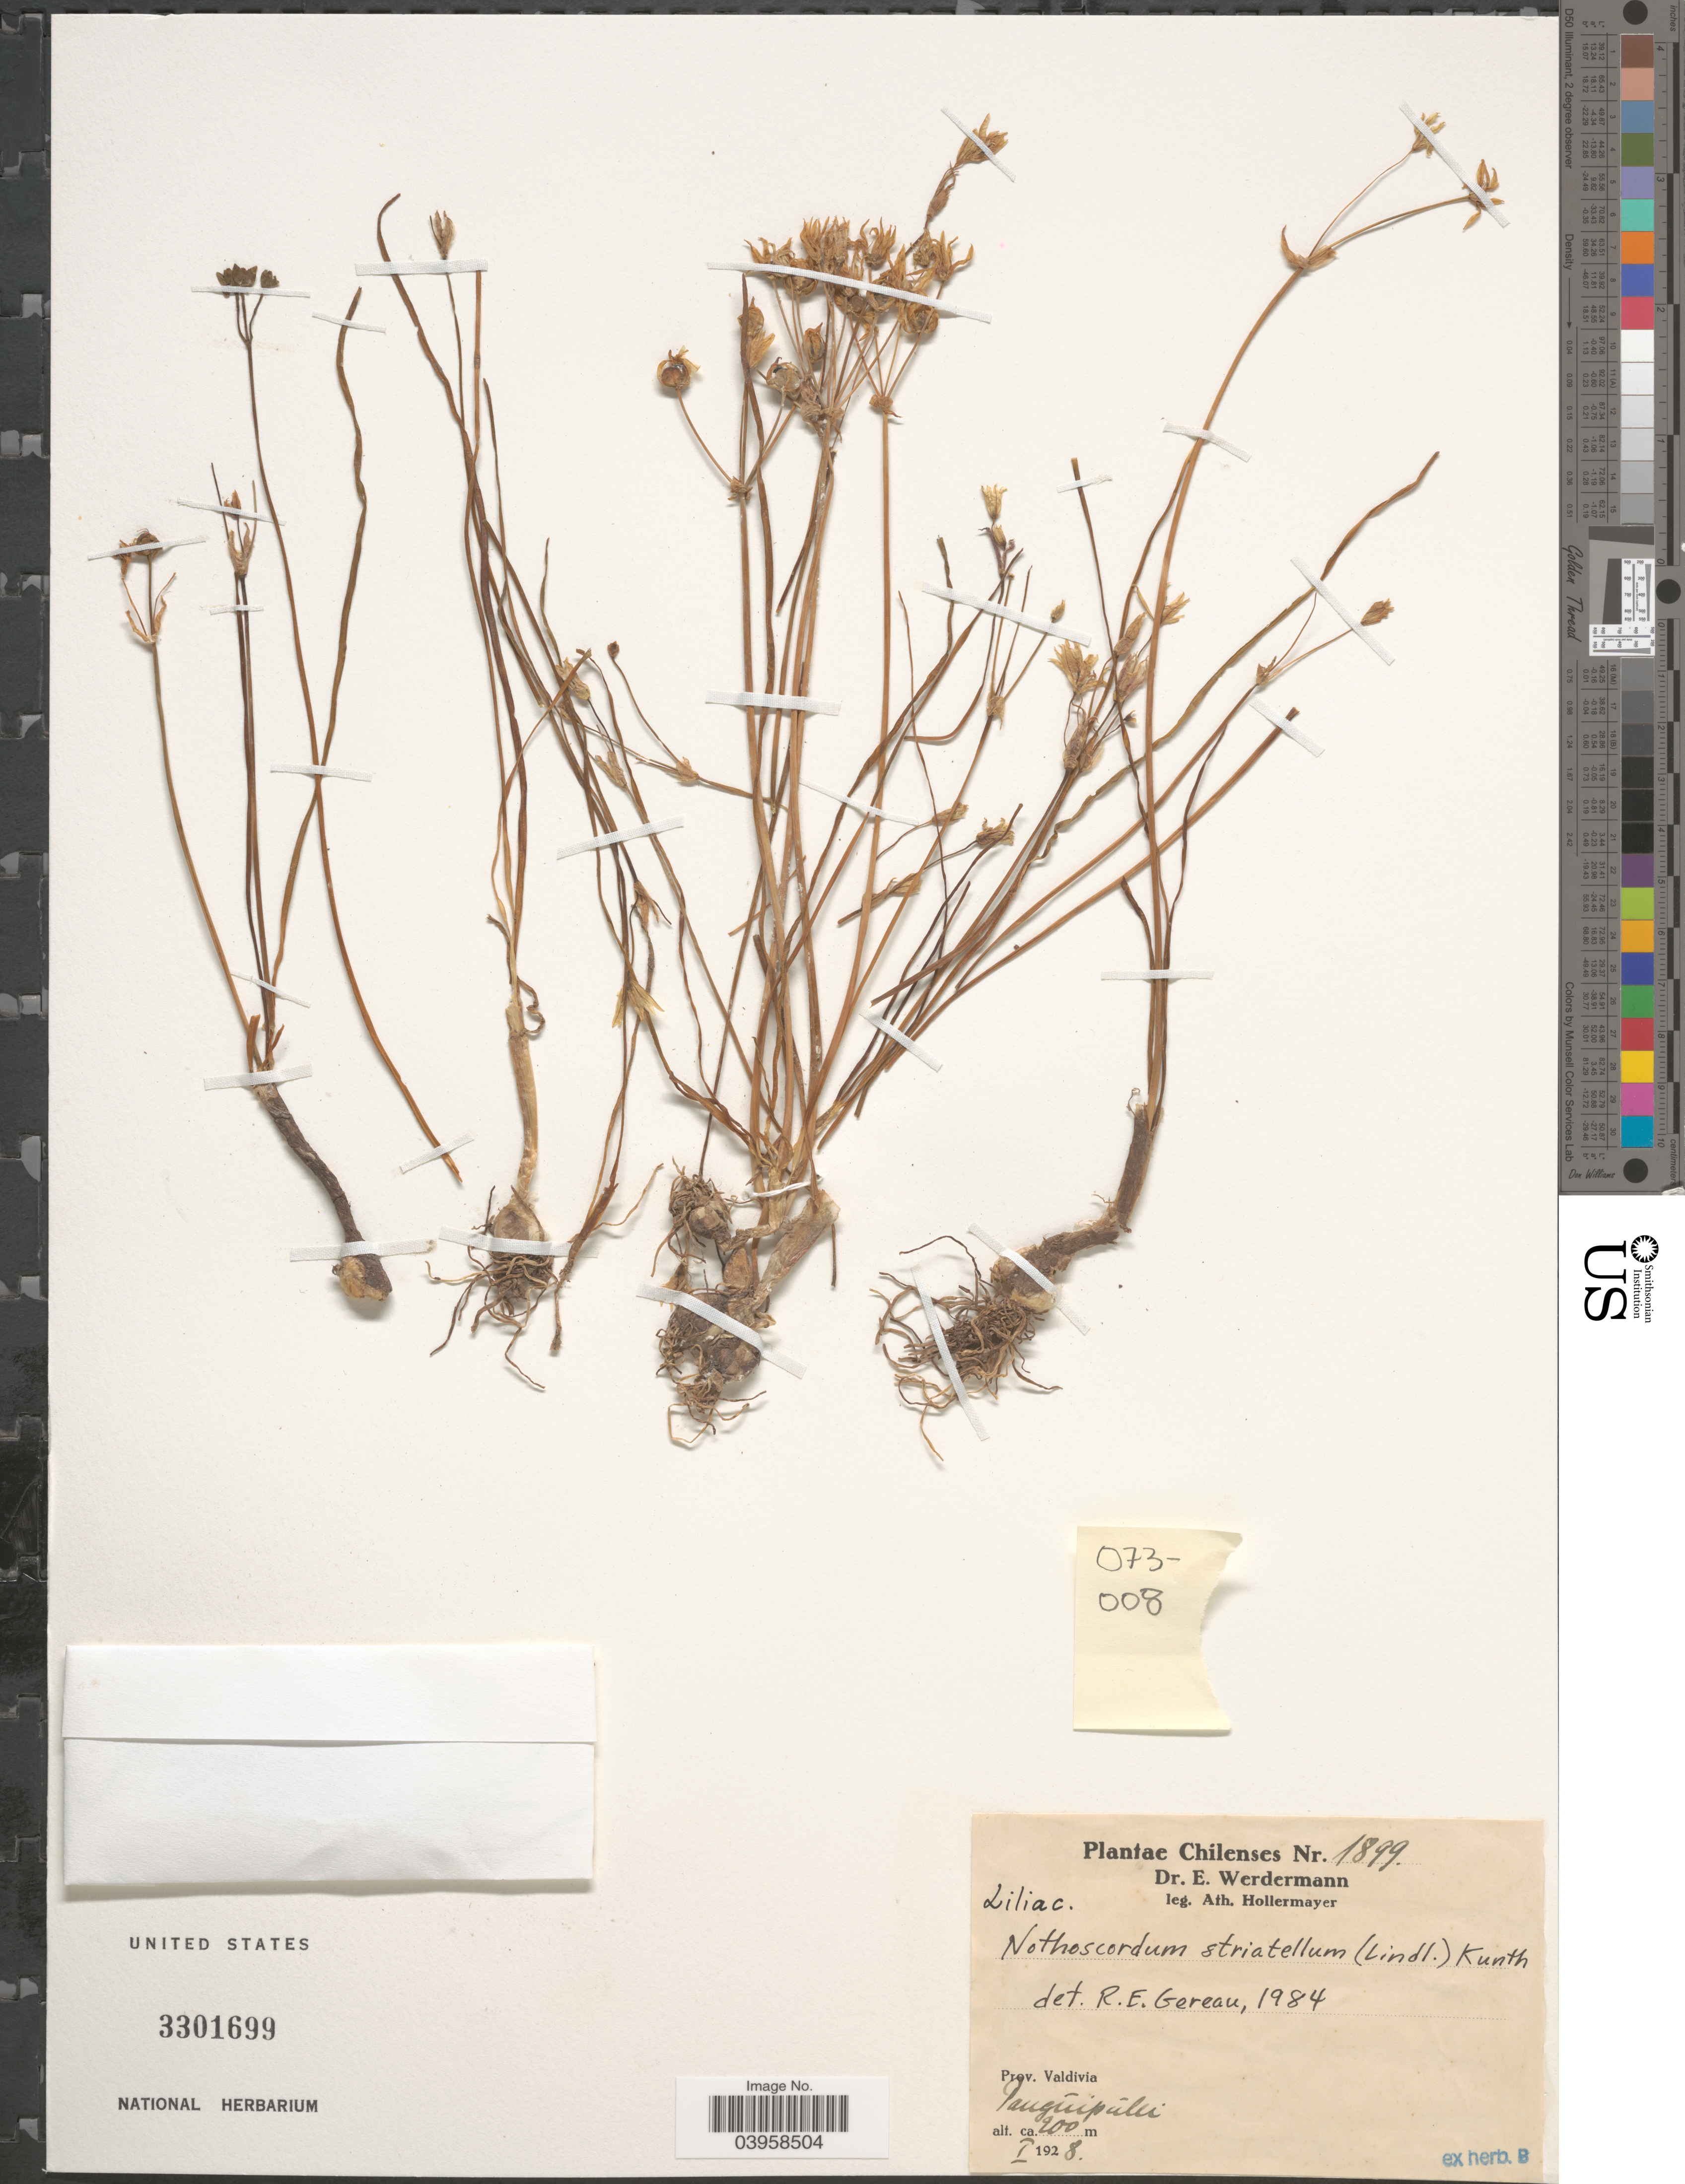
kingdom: Plantae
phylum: Tracheophyta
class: Liliopsida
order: Asparagales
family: Amaryllidaceae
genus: Nothoscordum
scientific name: Nothoscordum striatellum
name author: (Lindl.) Kunth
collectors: A. Hollermayer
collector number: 1899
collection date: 1928-01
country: Chile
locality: Prov. Valdivia. Paugūipūlli.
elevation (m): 200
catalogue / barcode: US 3301699